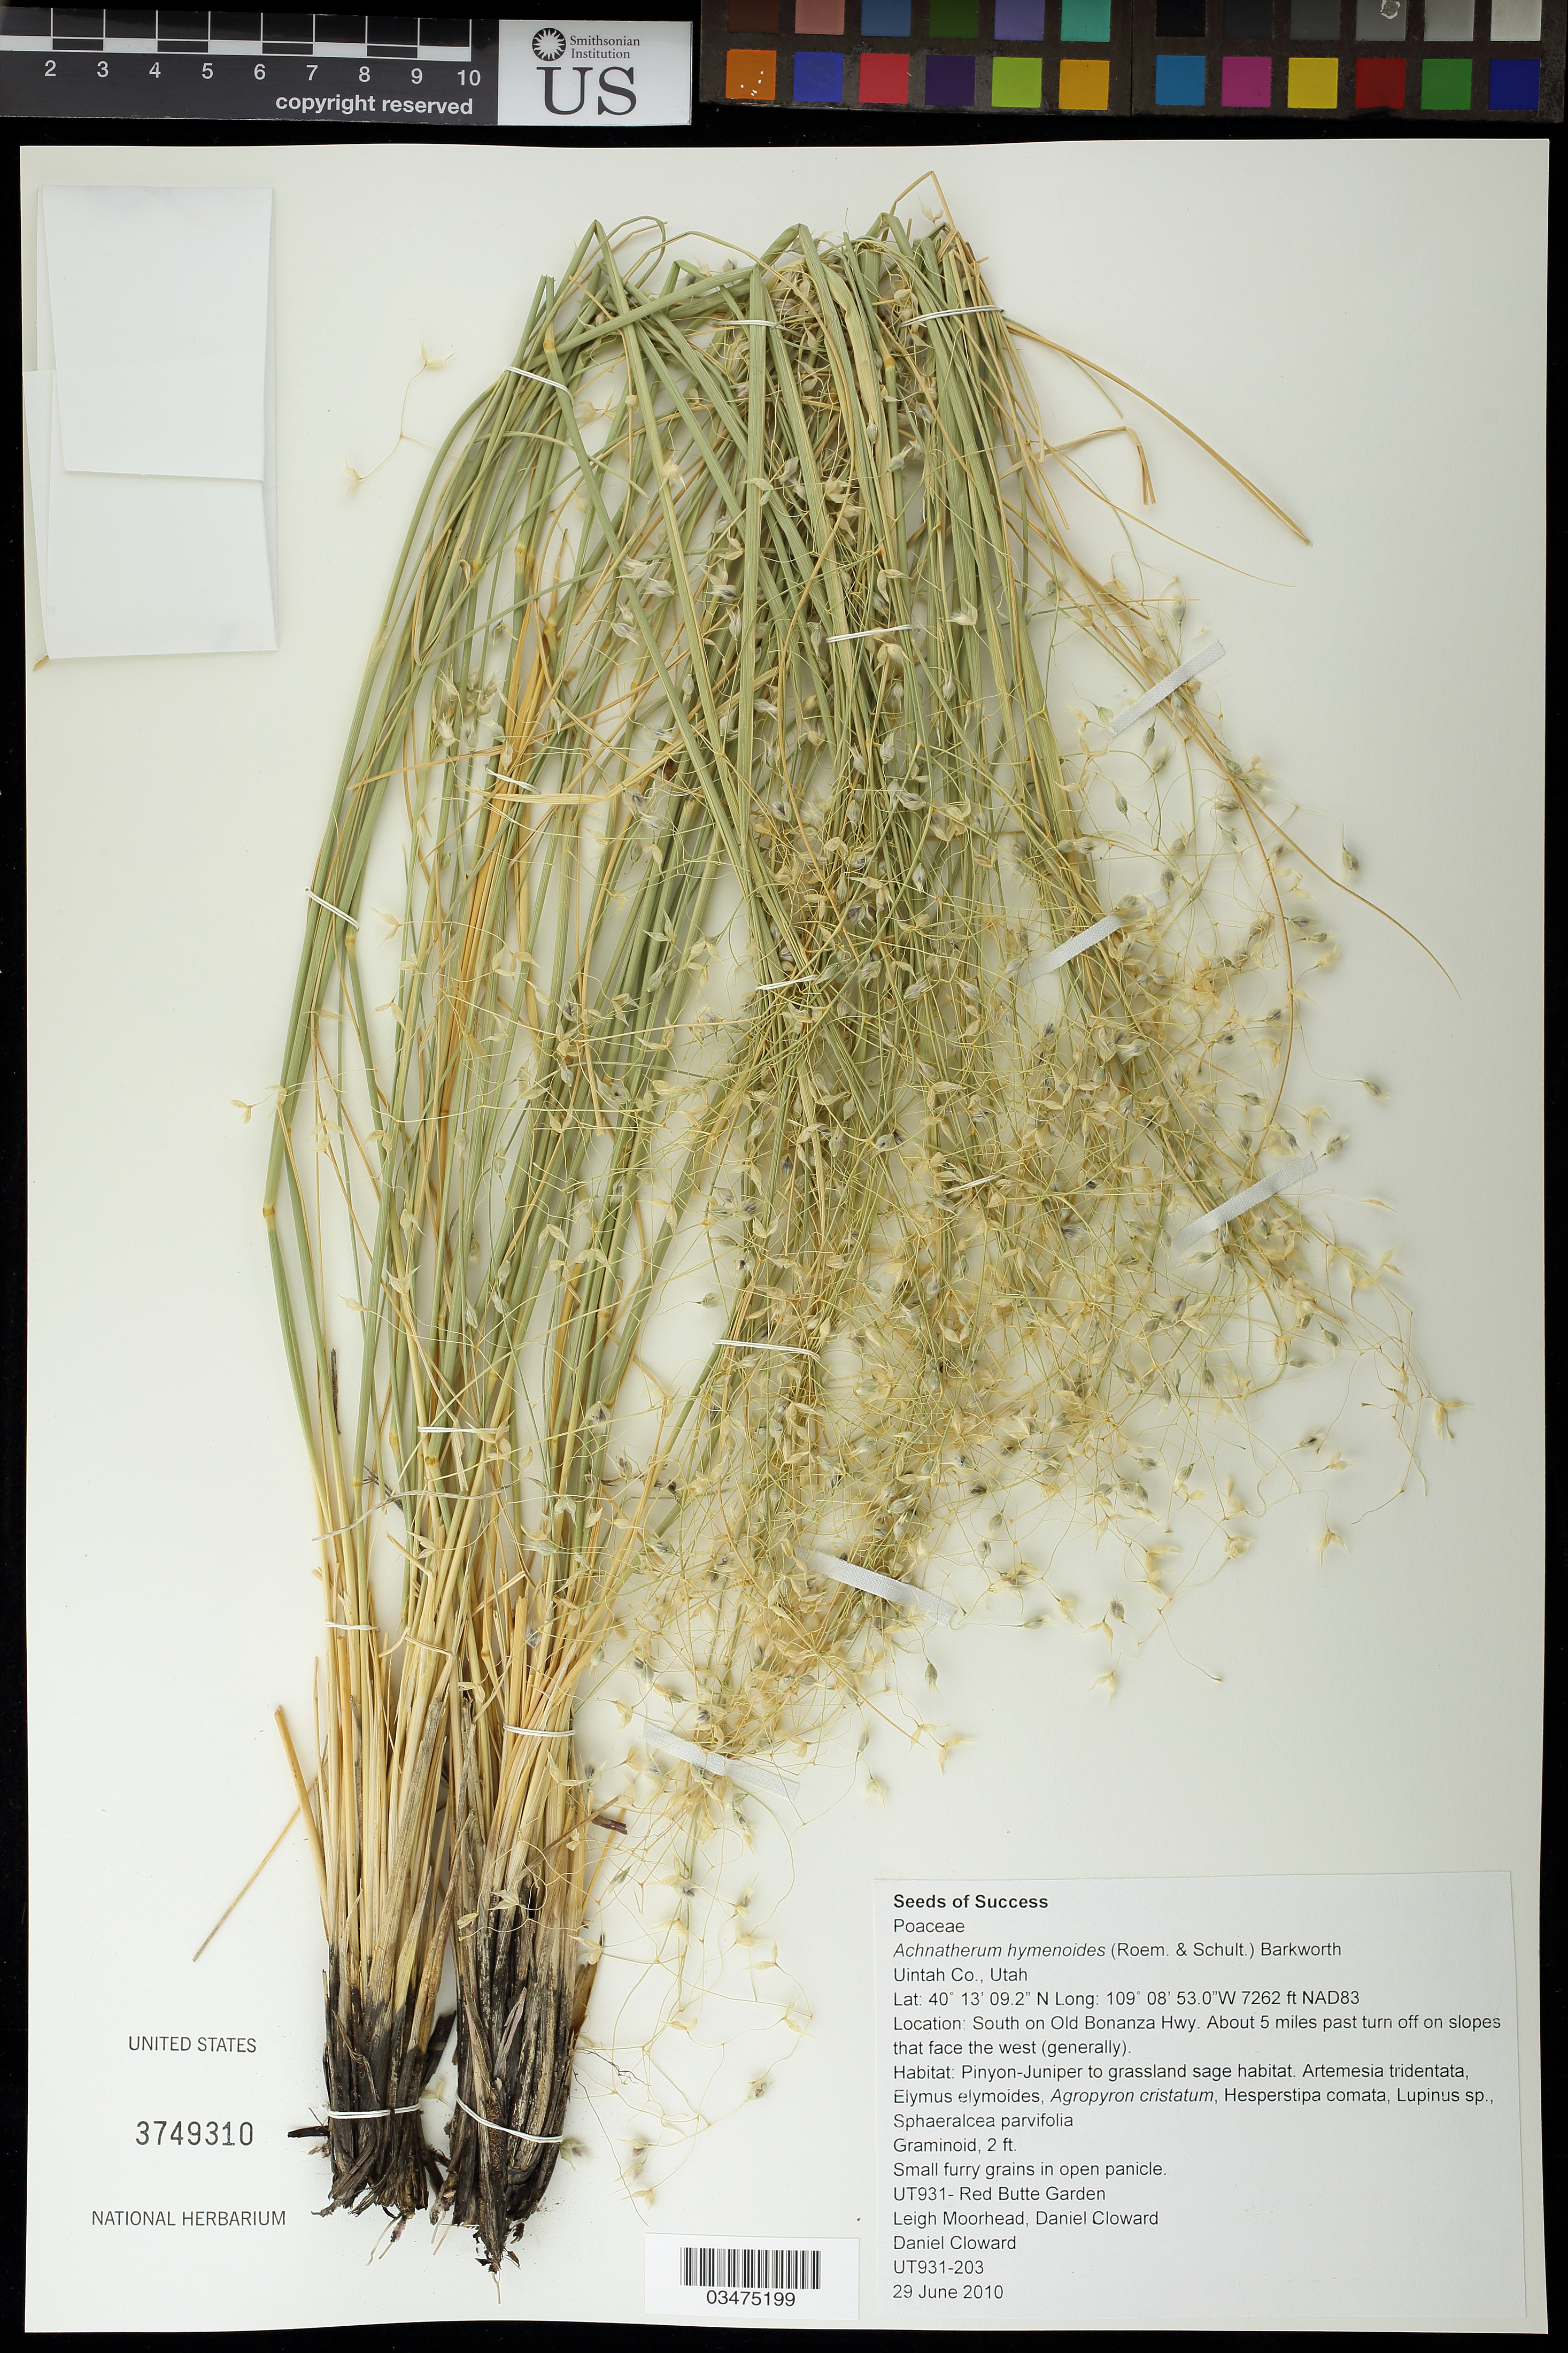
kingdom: Plantae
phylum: Tracheophyta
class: Liliopsida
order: Poales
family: Poaceae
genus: Achnatherum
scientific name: Achnatherum hymenoides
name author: (Roem. & Schult.) Barkworth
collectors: L. Moorehead & D. Cloward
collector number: UT931-203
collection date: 2010-06-29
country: United States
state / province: Utah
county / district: Uintah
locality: S of Old Bonanza Hwy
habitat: Pinion-juniper to grassland sage habitat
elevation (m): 2213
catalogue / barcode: US 3749310